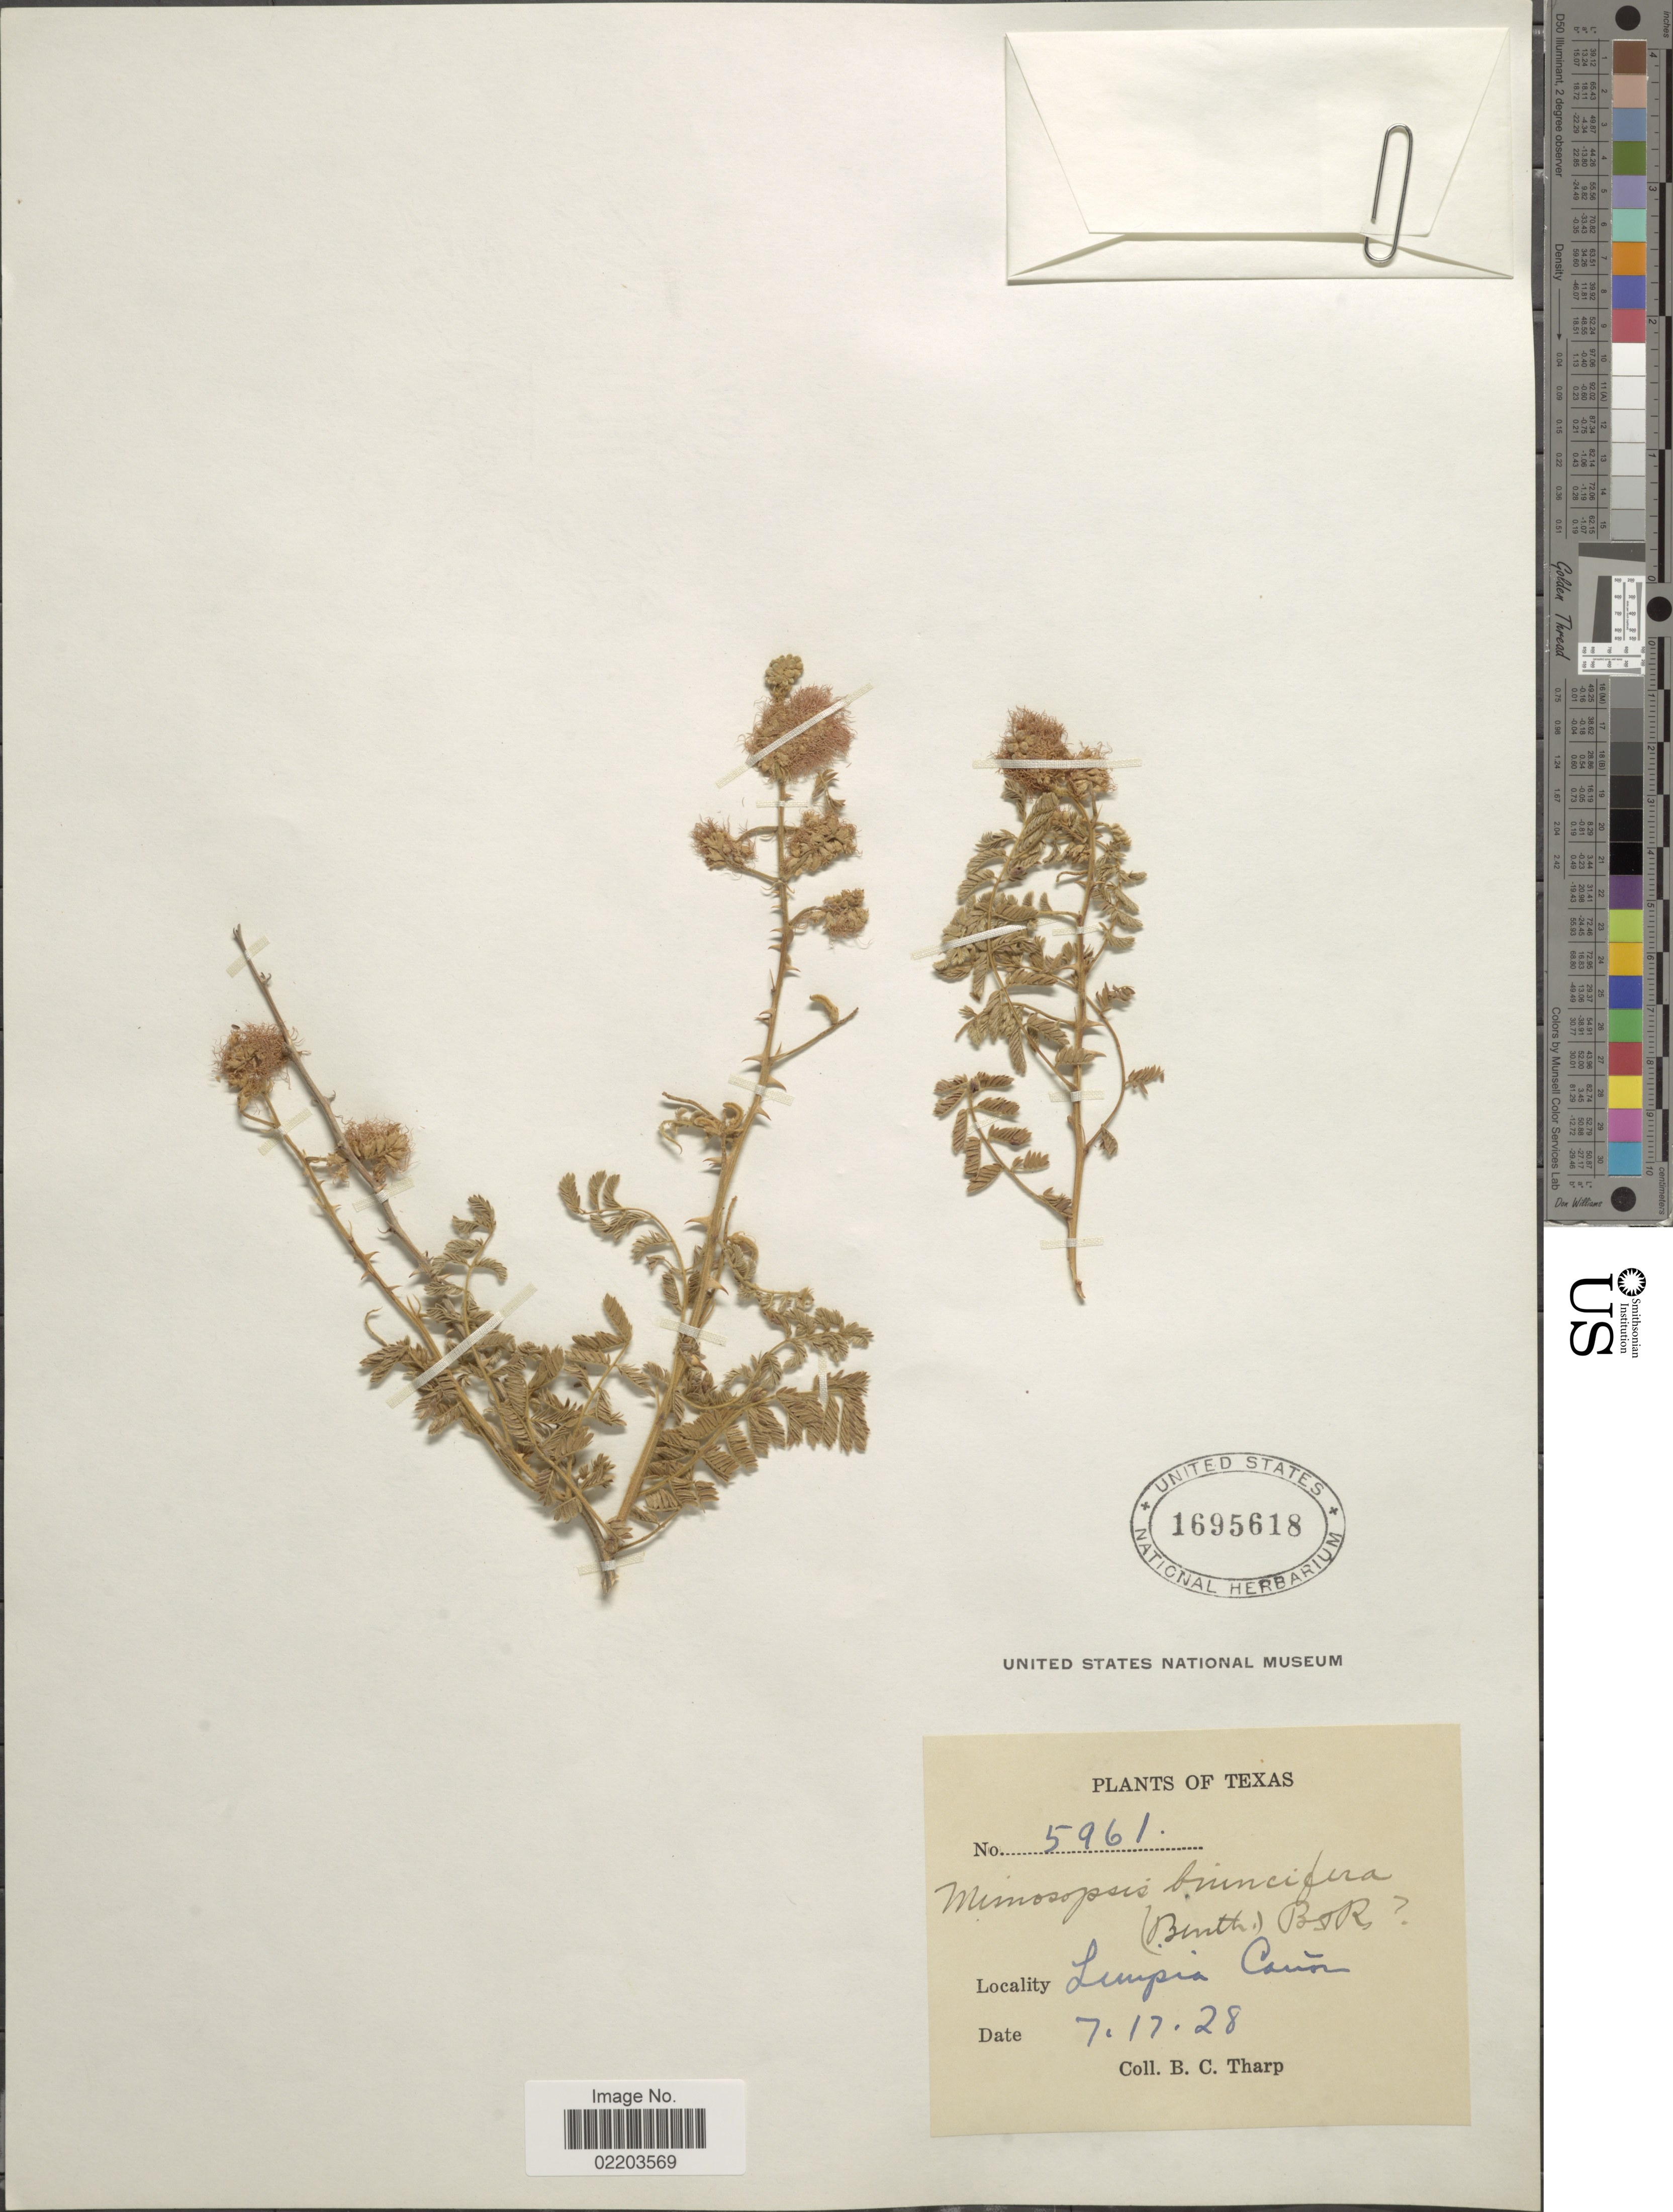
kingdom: Plantae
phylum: Tracheophyta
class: Magnoliopsida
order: Fabales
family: Fabaceae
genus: Mimosa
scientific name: Mimosa biuncifera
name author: Benth.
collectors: B. C. Tharp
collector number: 5961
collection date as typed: Transcribed d/m/y: 17/7/28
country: United States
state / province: Texas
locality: Limpia Cañon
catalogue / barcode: US 1695618